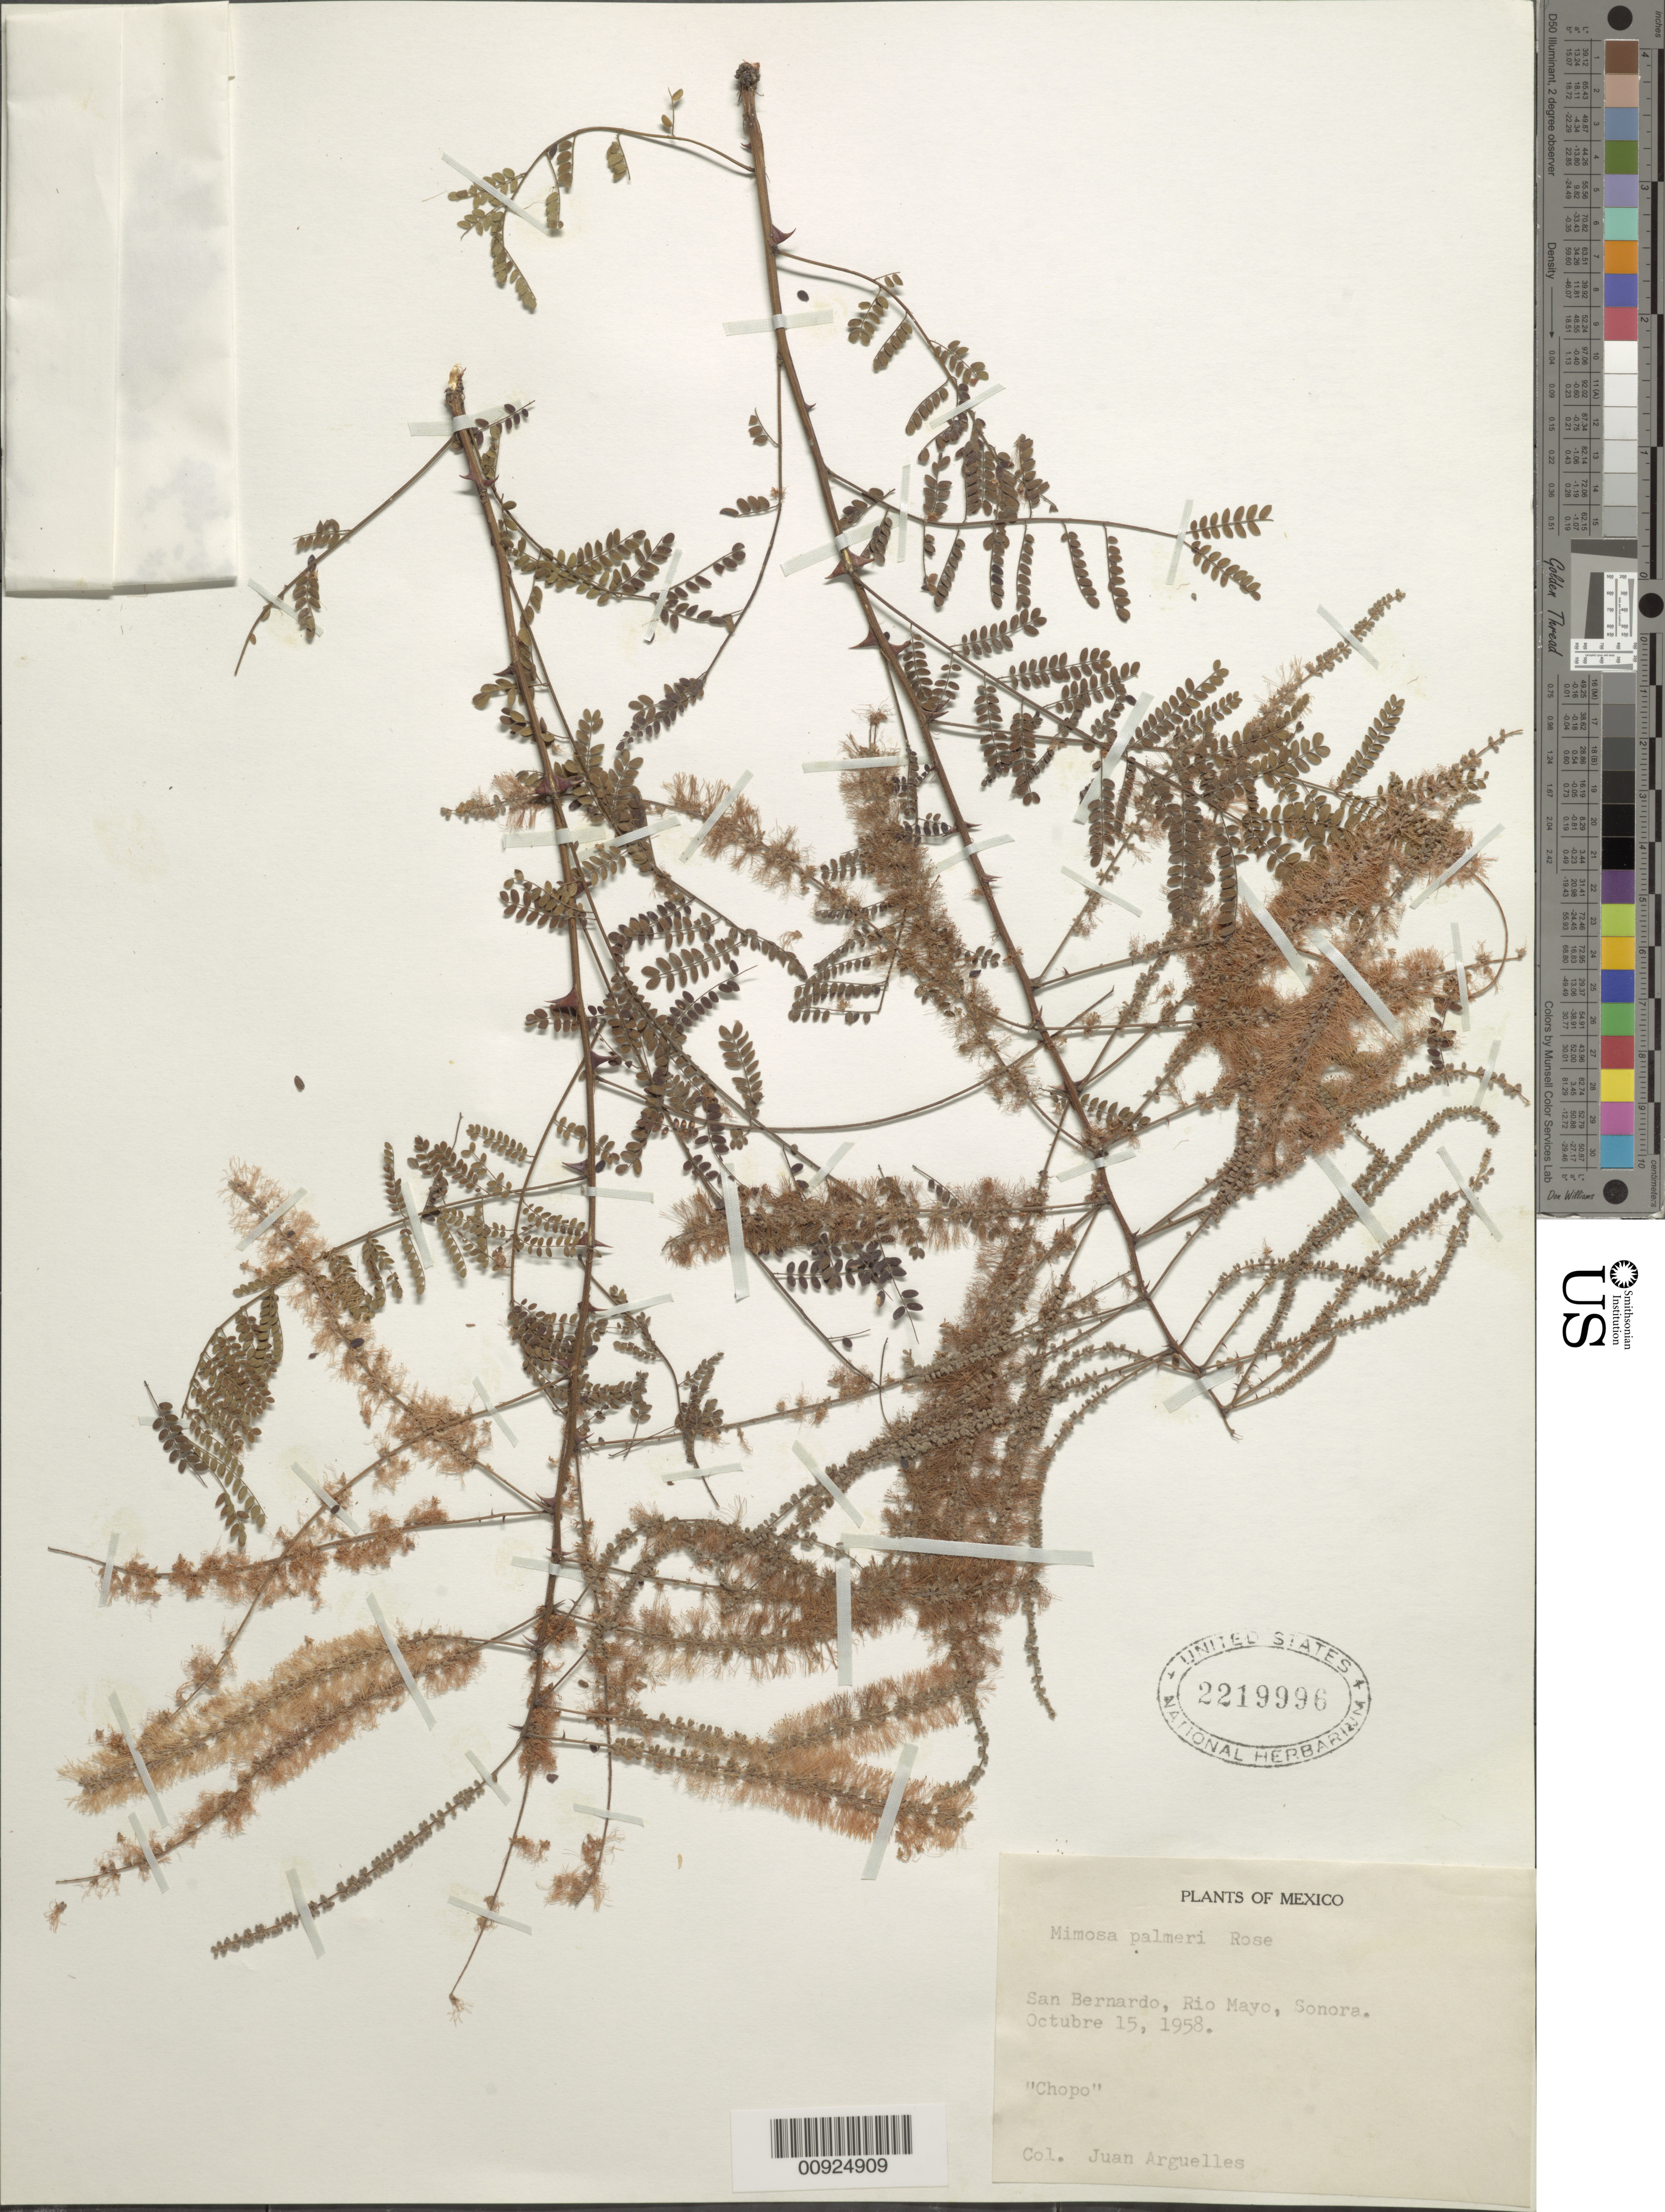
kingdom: Plantae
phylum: Tracheophyta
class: Magnoliopsida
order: Fabales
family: Fabaceae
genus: Mimosa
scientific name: Mimosa palmeri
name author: Rose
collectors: J. Arguelles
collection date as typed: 15 Oct 1958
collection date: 1958-10-15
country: Mexico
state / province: Sonora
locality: San Bernardo, Río Mayo, Sonora.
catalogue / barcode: US 2219996